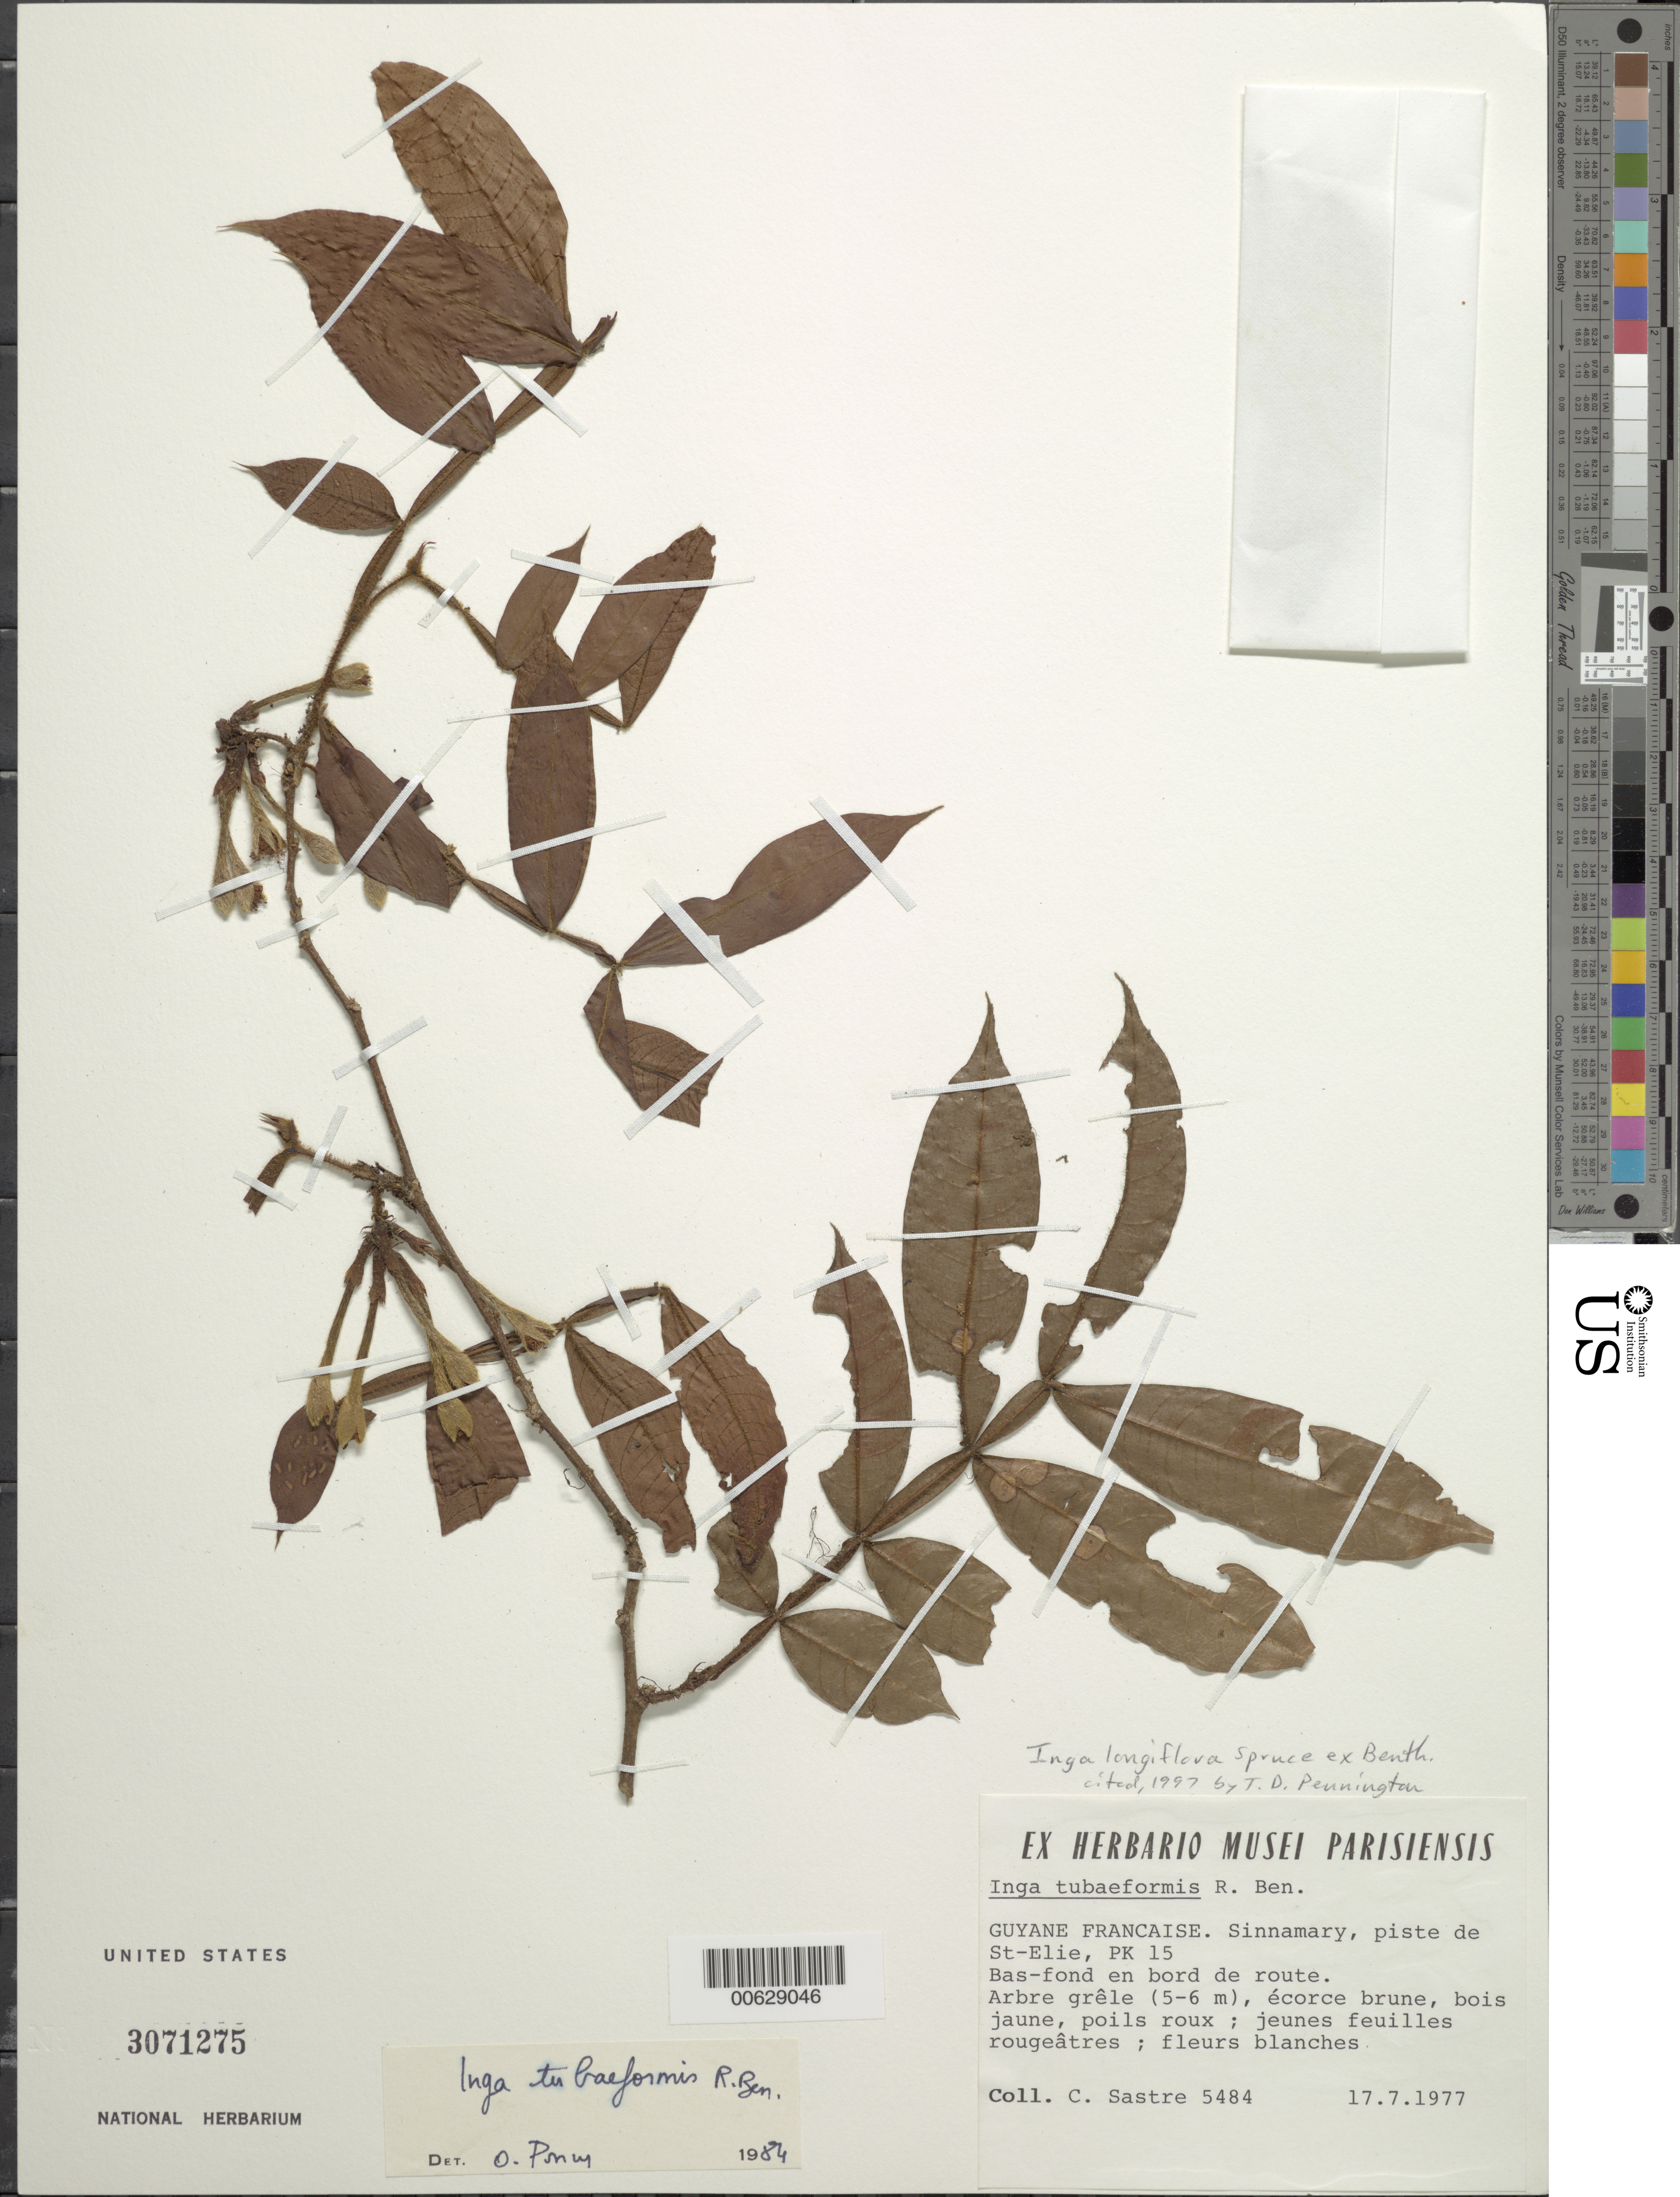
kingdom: Plantae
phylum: Tracheophyta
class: Magnoliopsida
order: Fabales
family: Fabaceae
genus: Inga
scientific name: Inga longiflora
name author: Spruce ex Benth.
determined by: Pennington, T. D., (K)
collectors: C. H. L. Sastre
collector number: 5484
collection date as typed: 17-Jul-77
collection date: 1977-07-17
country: French Guiana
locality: Sinnamary, route piste de Ste. Elie, PK 15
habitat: Bas-fond en bore de route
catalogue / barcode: US 3071275